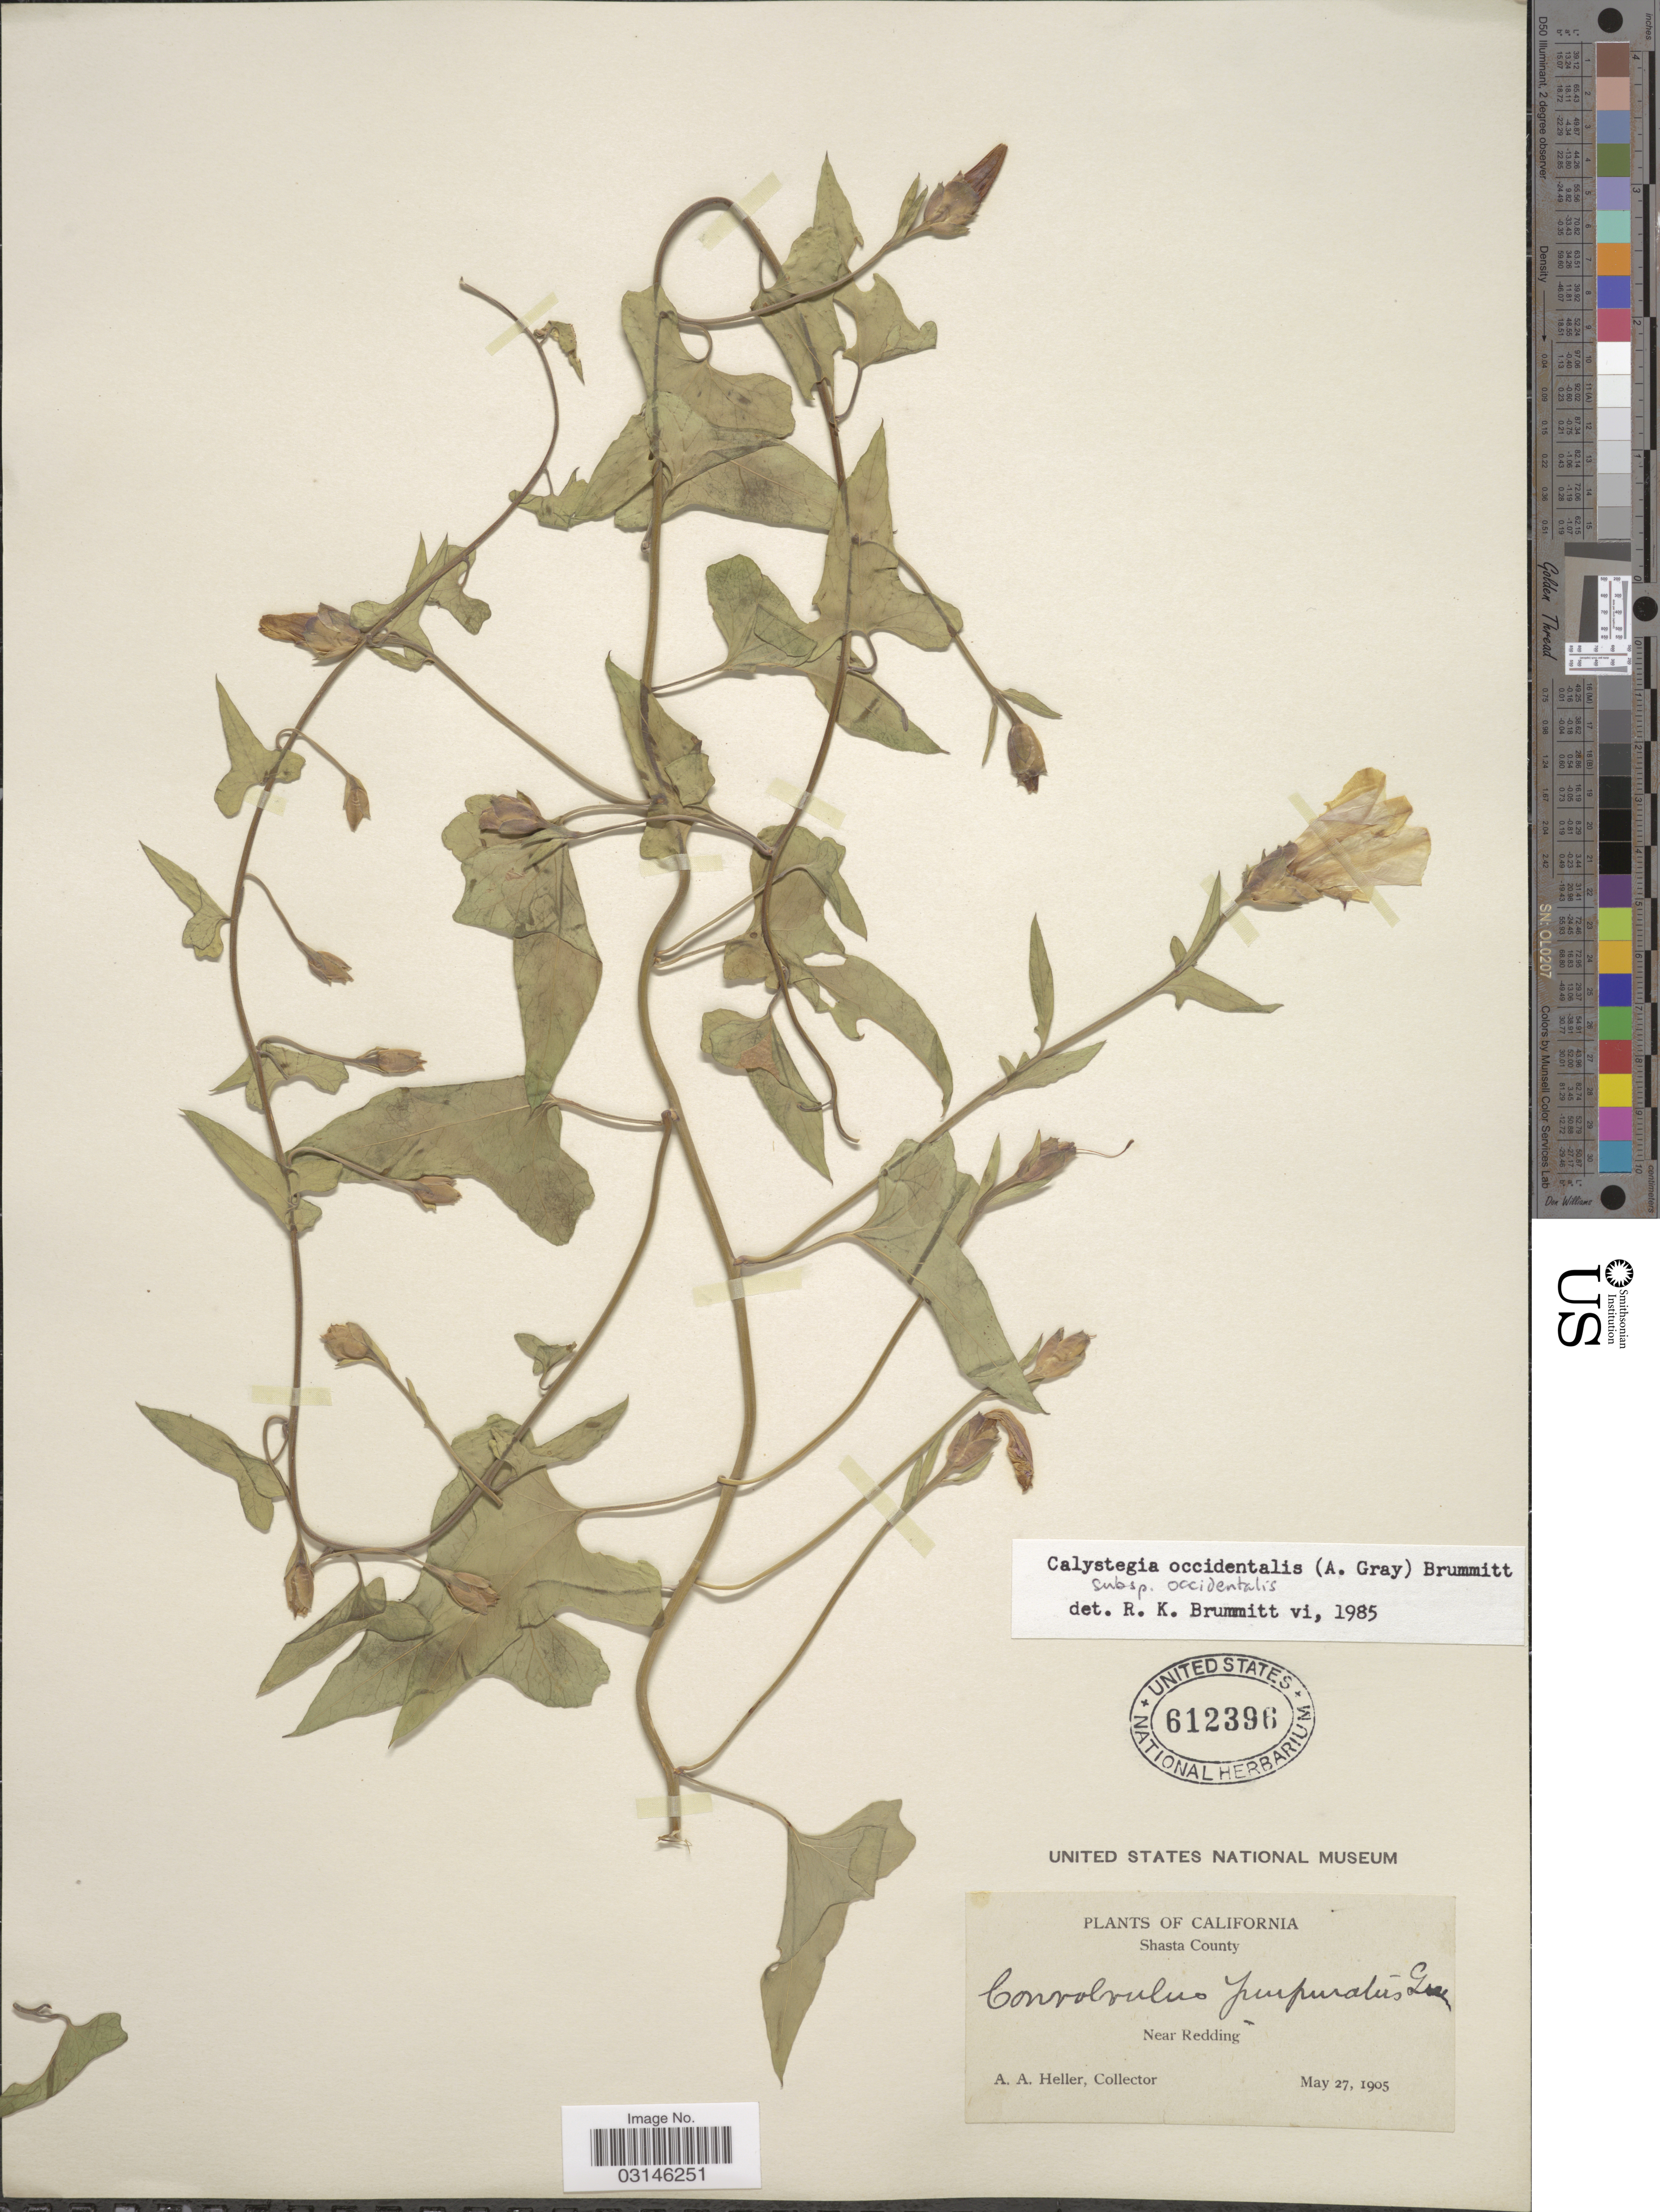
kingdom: Plantae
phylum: Tracheophyta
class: Magnoliopsida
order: Solanales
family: Convolvulaceae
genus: Calystegia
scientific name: Calystegia occidentalis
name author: (A. Gray) Brummitt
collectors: A. A. Heller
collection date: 1905-05-27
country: United States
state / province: California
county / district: Shasta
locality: Shasta County, Near Redding.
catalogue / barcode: US 612396